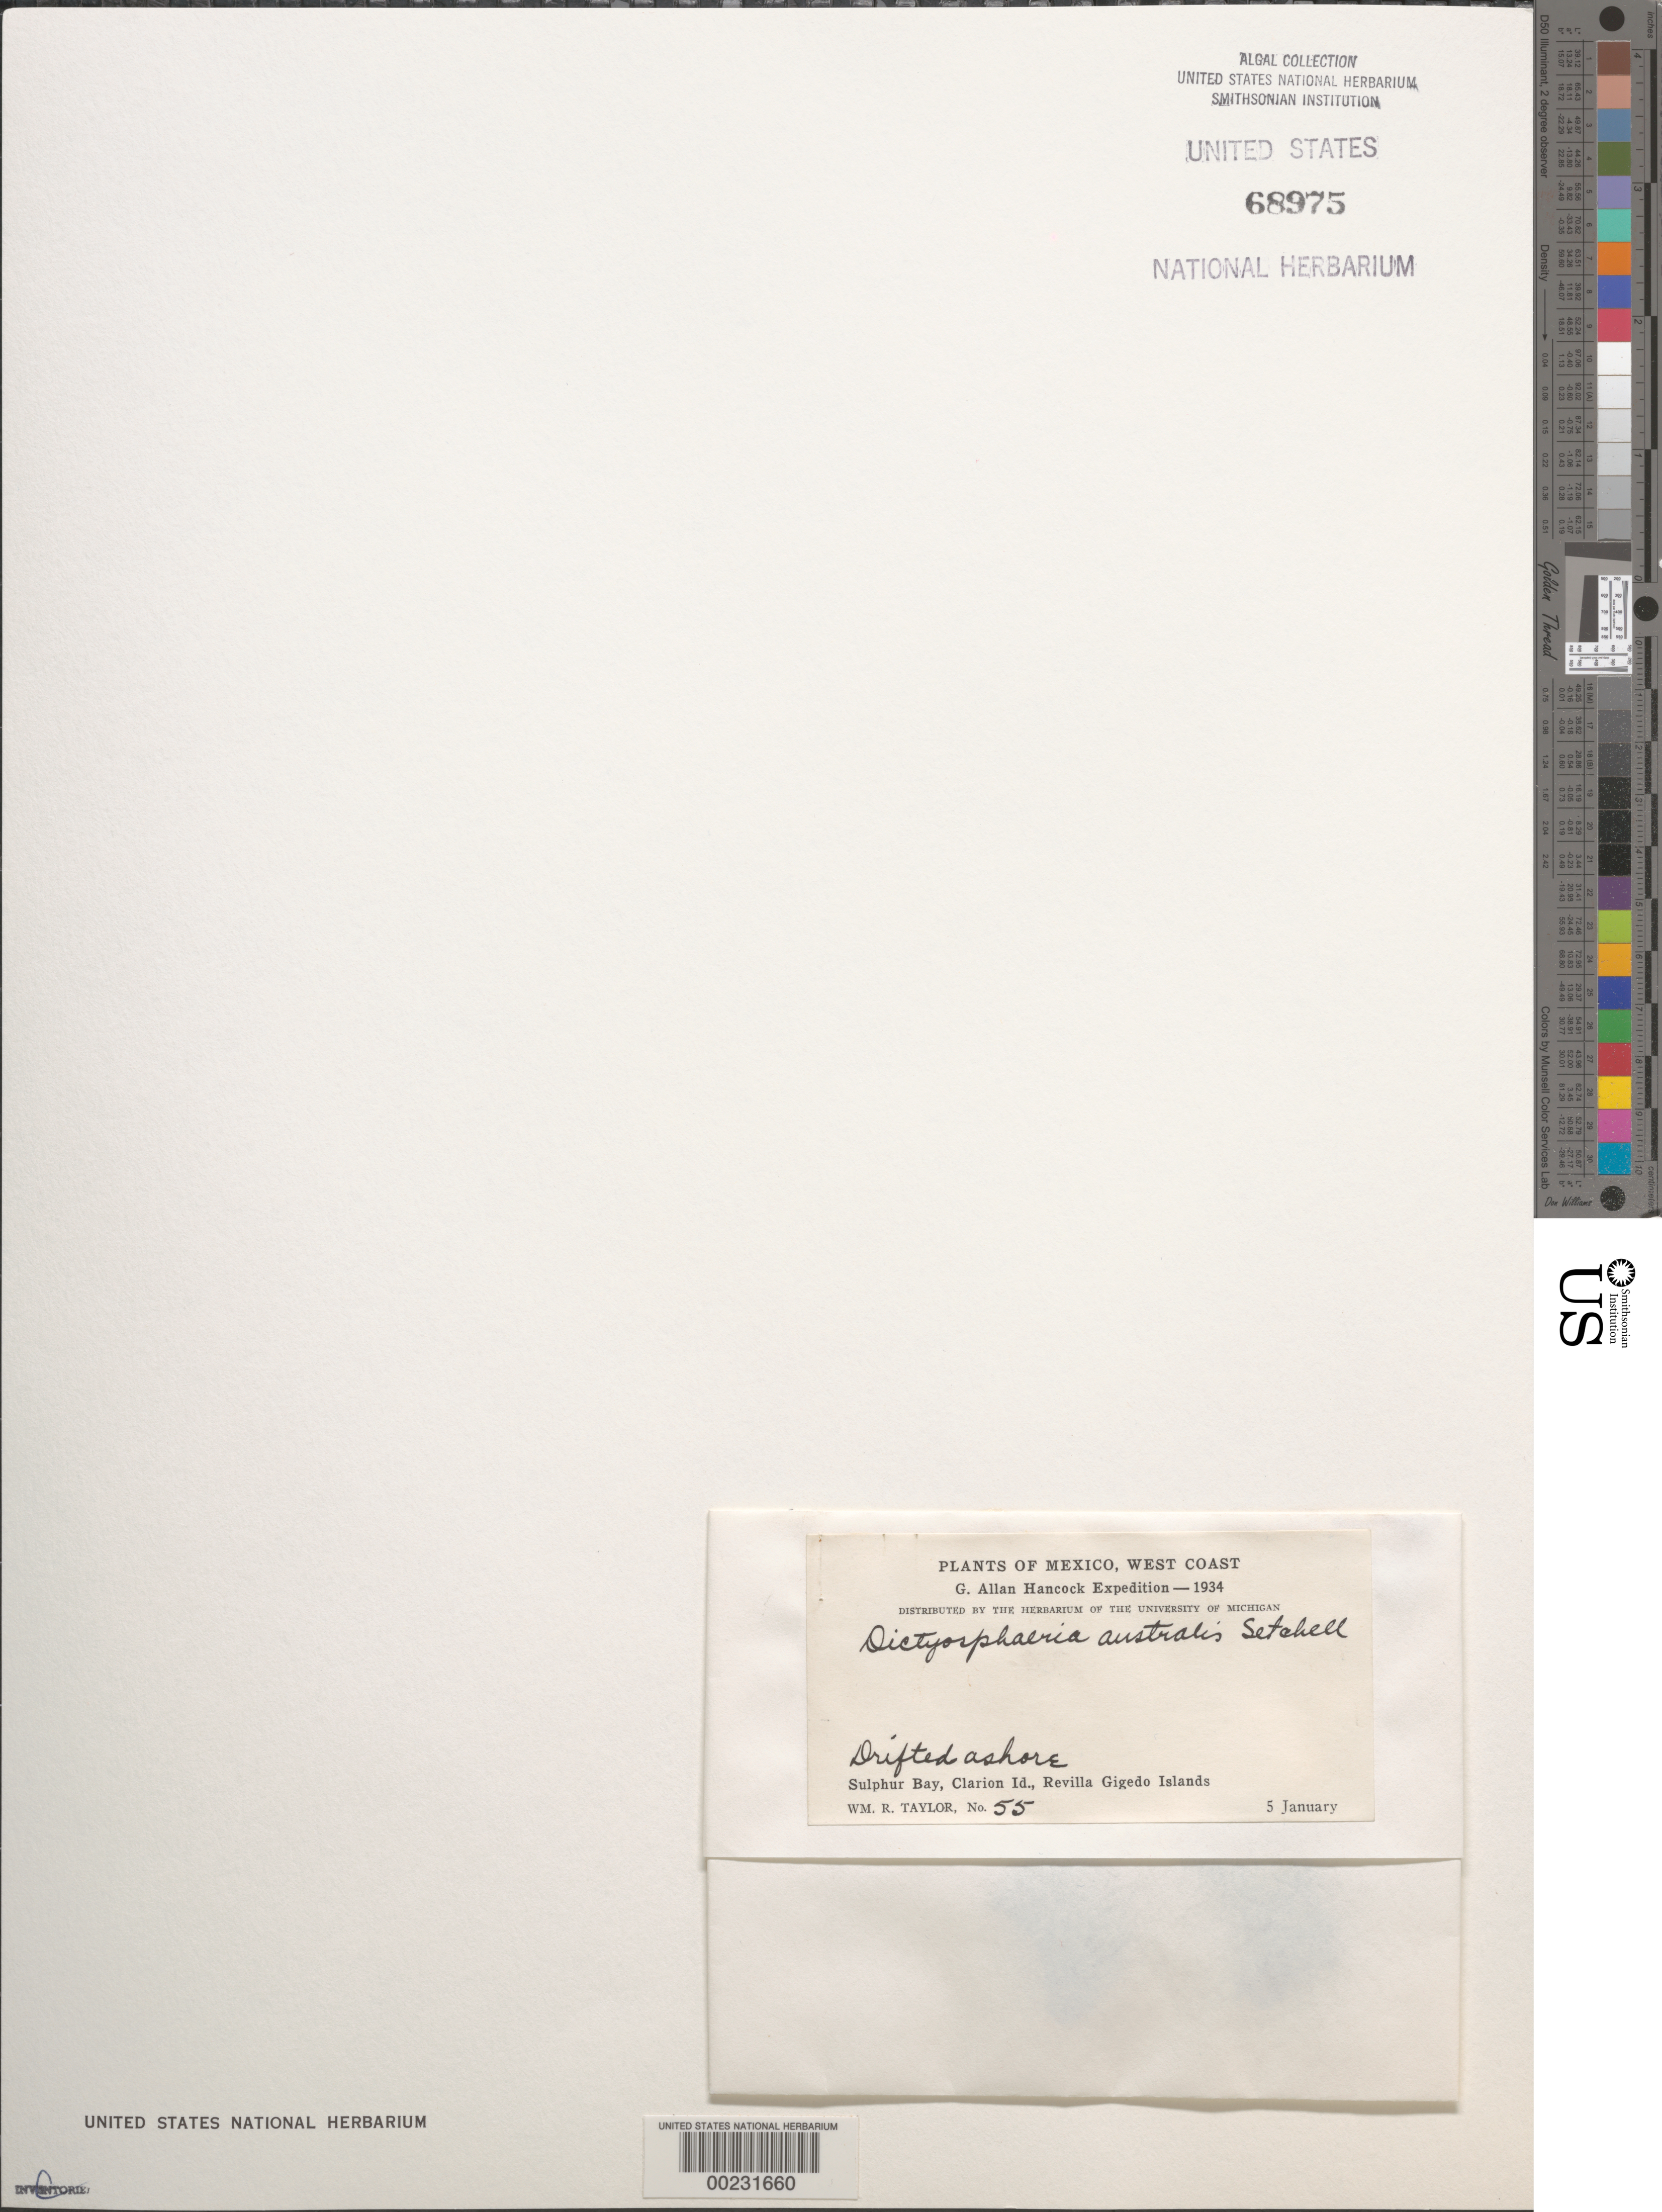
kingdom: Plantae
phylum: Chlorophyta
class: Ulvophyceae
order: Siphonocladales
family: Siphonocladaceae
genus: Dictyosphaeria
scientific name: Dictyosphaeria australis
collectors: W. R. Taylor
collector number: WRT 34-55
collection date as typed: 05 Jan 1934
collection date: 1934-01-05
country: Mexico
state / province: Colima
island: Isla Clarion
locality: Sulphur Bay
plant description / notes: G. Allan Hancock Expedition, 1934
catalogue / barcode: US 68975